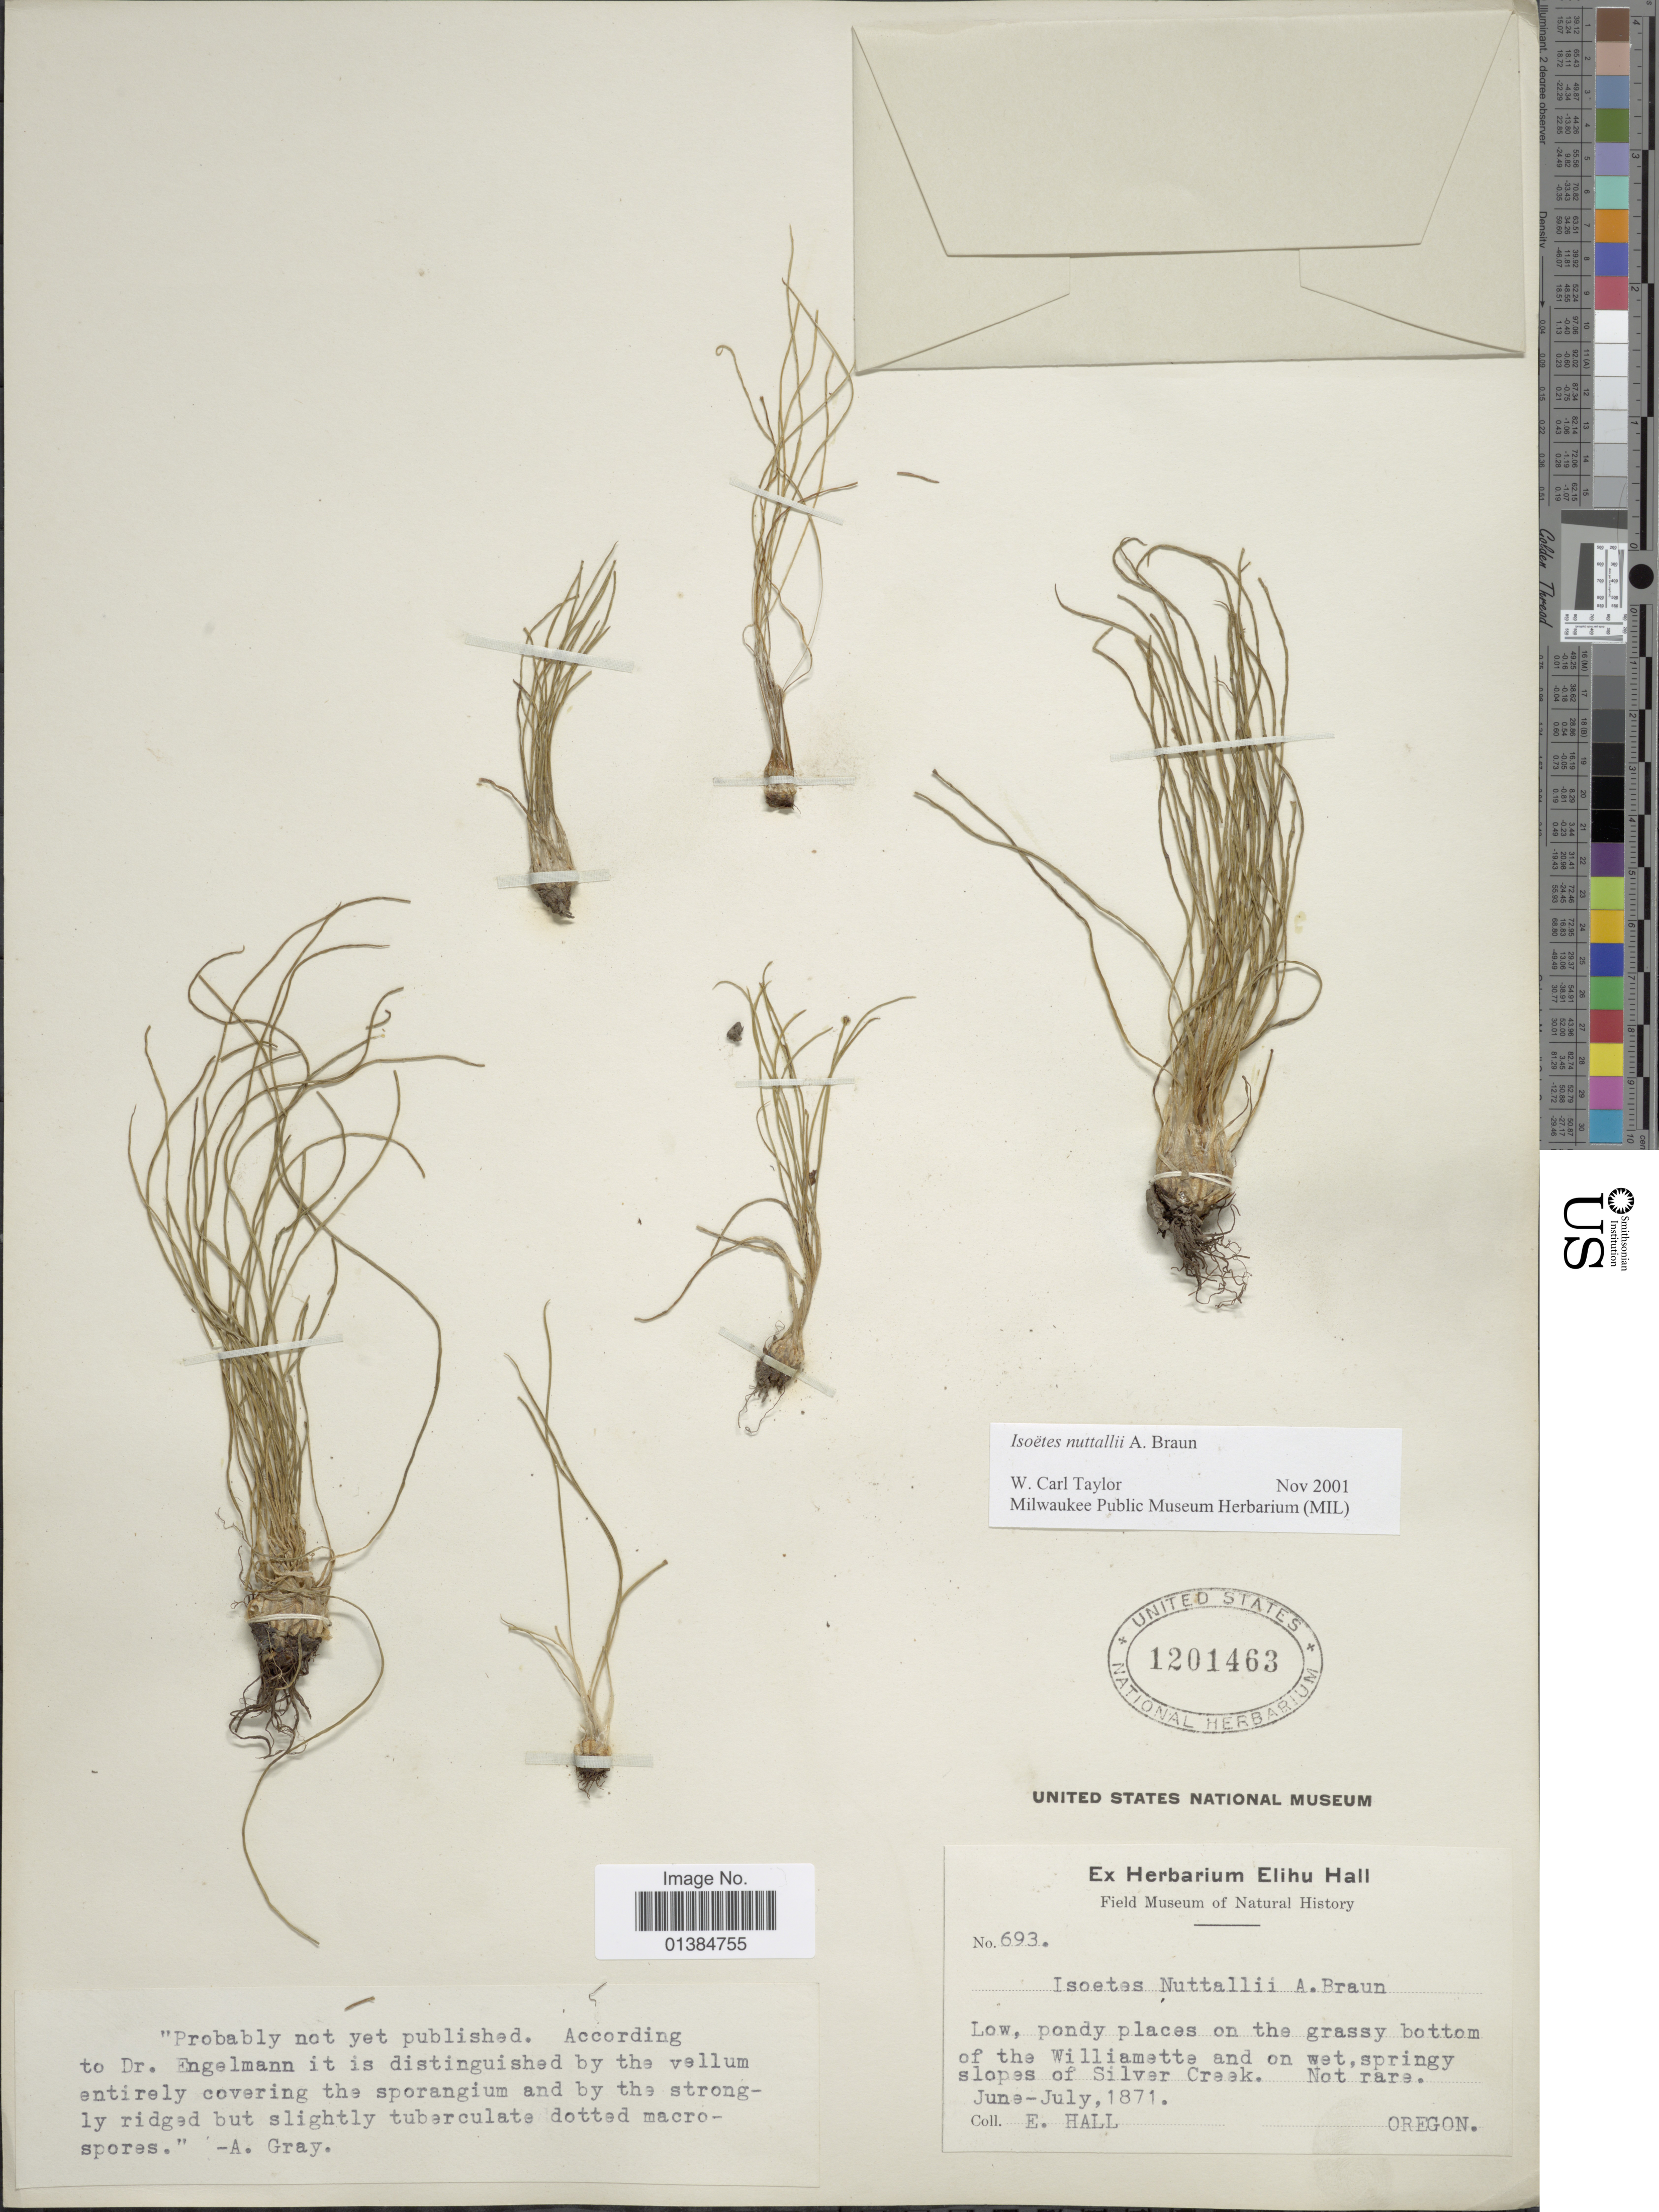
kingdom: Plantae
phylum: Tracheophyta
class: Lycopodiopsida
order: Isoetales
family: Isoetaceae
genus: Isoetes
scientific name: Isoetes nuttallii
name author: A. Braun ex Engelm.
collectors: E. Hall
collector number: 693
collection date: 1871-06/1871-07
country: United States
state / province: Oregon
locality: Low, pondy places on the grassy bottom of the Williamette and on wet, springy slopes of Silver Creek.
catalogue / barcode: US 1201463